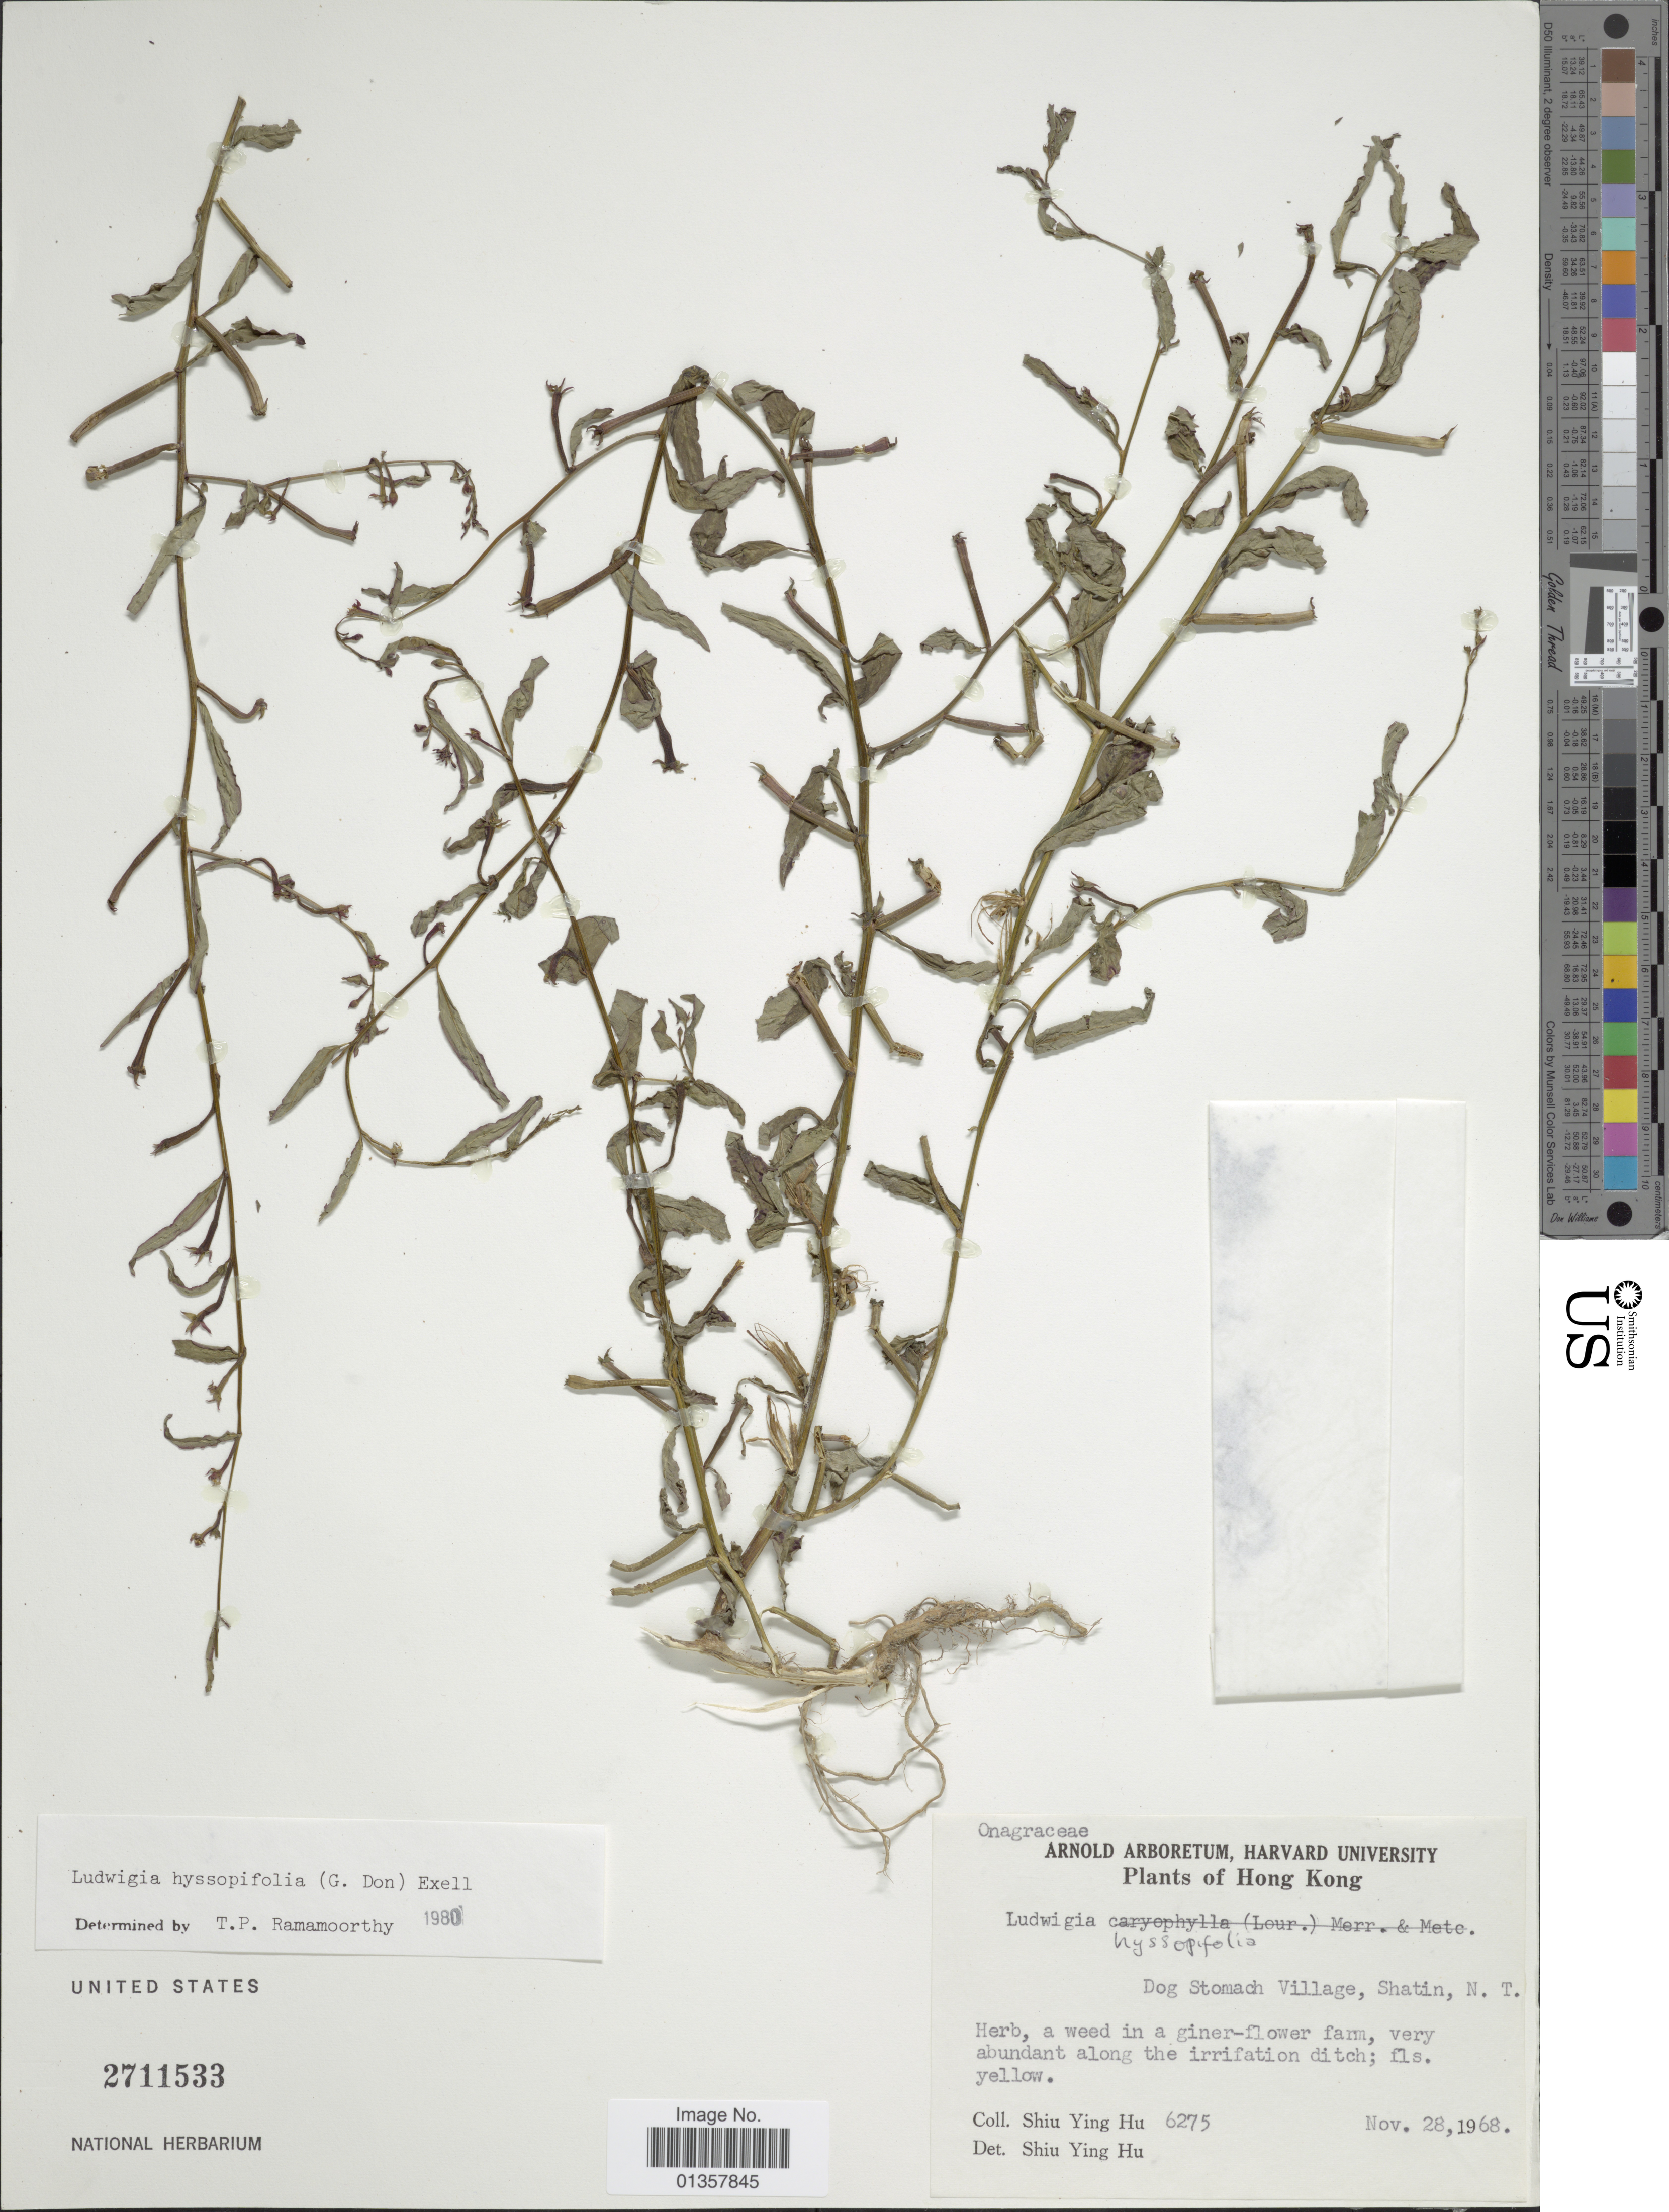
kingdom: Plantae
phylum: Tracheophyta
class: Magnoliopsida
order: Myrtales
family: Onagraceae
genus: Ludwigia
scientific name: Ludwigia hyssopifolia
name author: (G. Don) Exell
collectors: S. Y. Hu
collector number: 6275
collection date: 1968-11-28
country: China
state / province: Hong Kong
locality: Dog Stomach Village, Shatin, N. T.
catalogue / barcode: US 2711533